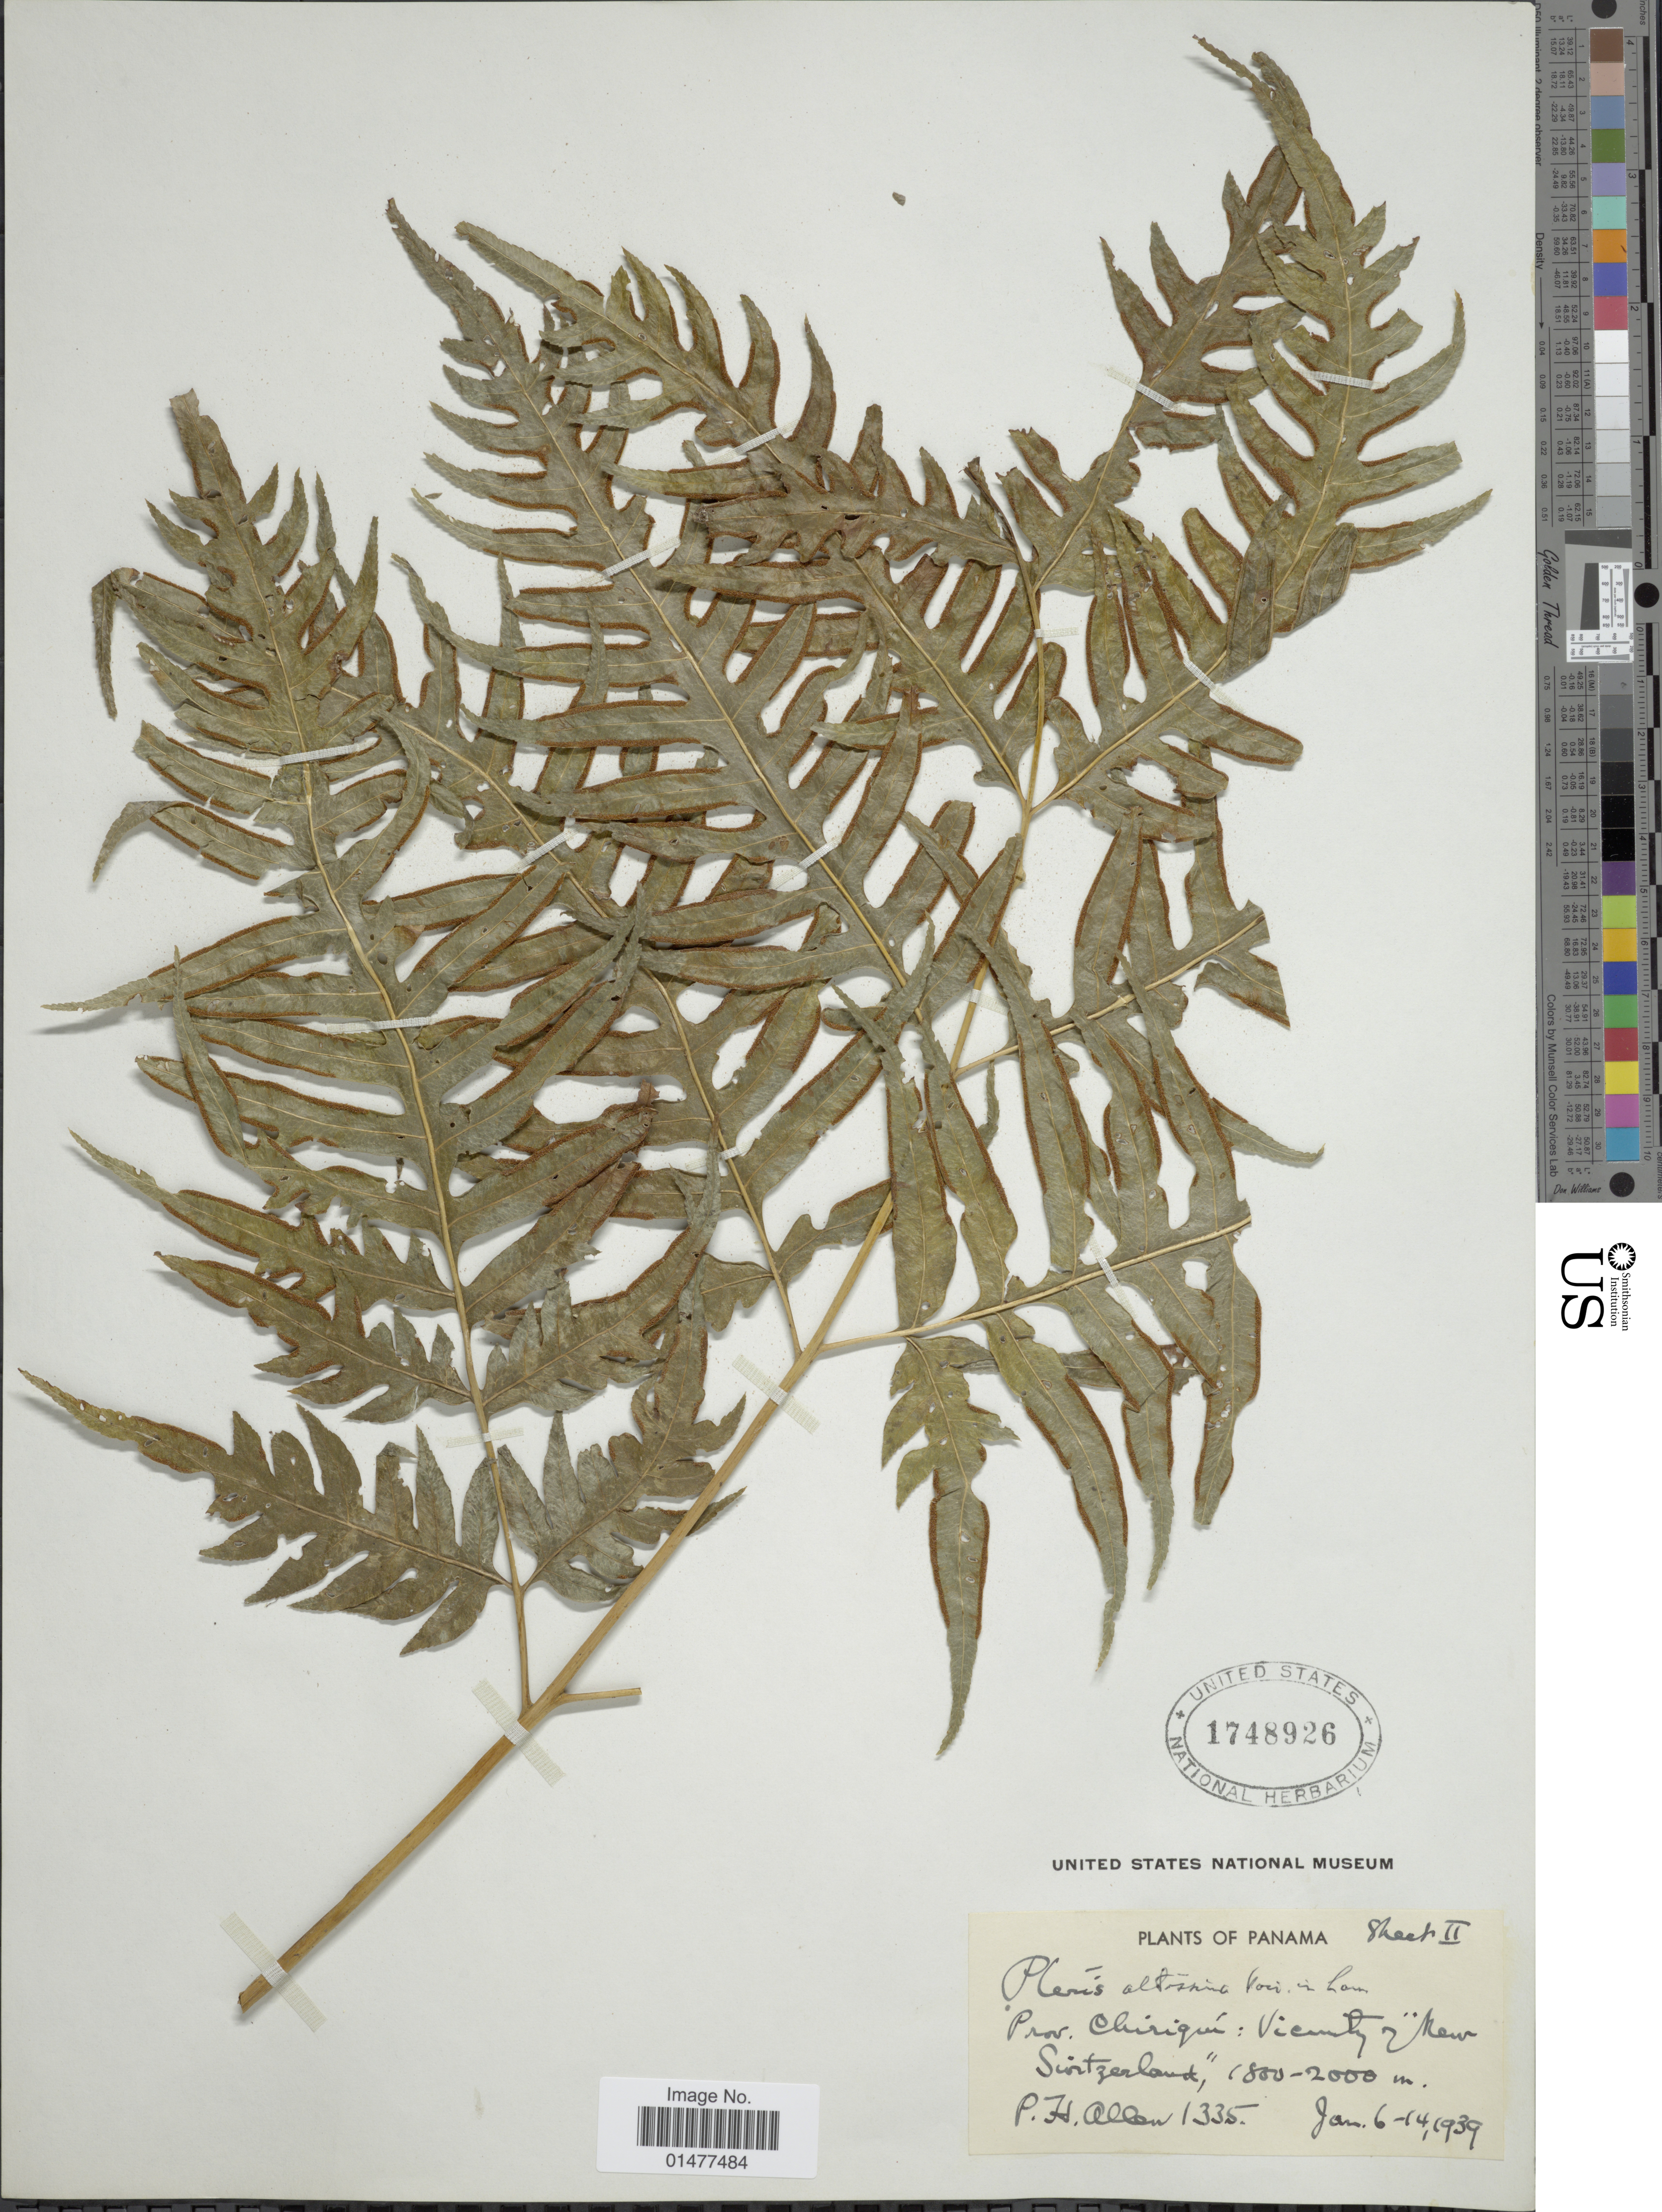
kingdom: Plantae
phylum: Tracheophyta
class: Polypodiopsida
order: Polypodiales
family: Pteridaceae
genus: Pteris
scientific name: Pteris altissima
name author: Poir.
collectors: P. H. Allen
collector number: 1335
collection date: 1939-01-06/1939-01-14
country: Panama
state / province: Chiriqui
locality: Vicinity of "New Switzerland. "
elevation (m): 1800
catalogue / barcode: US 1748926